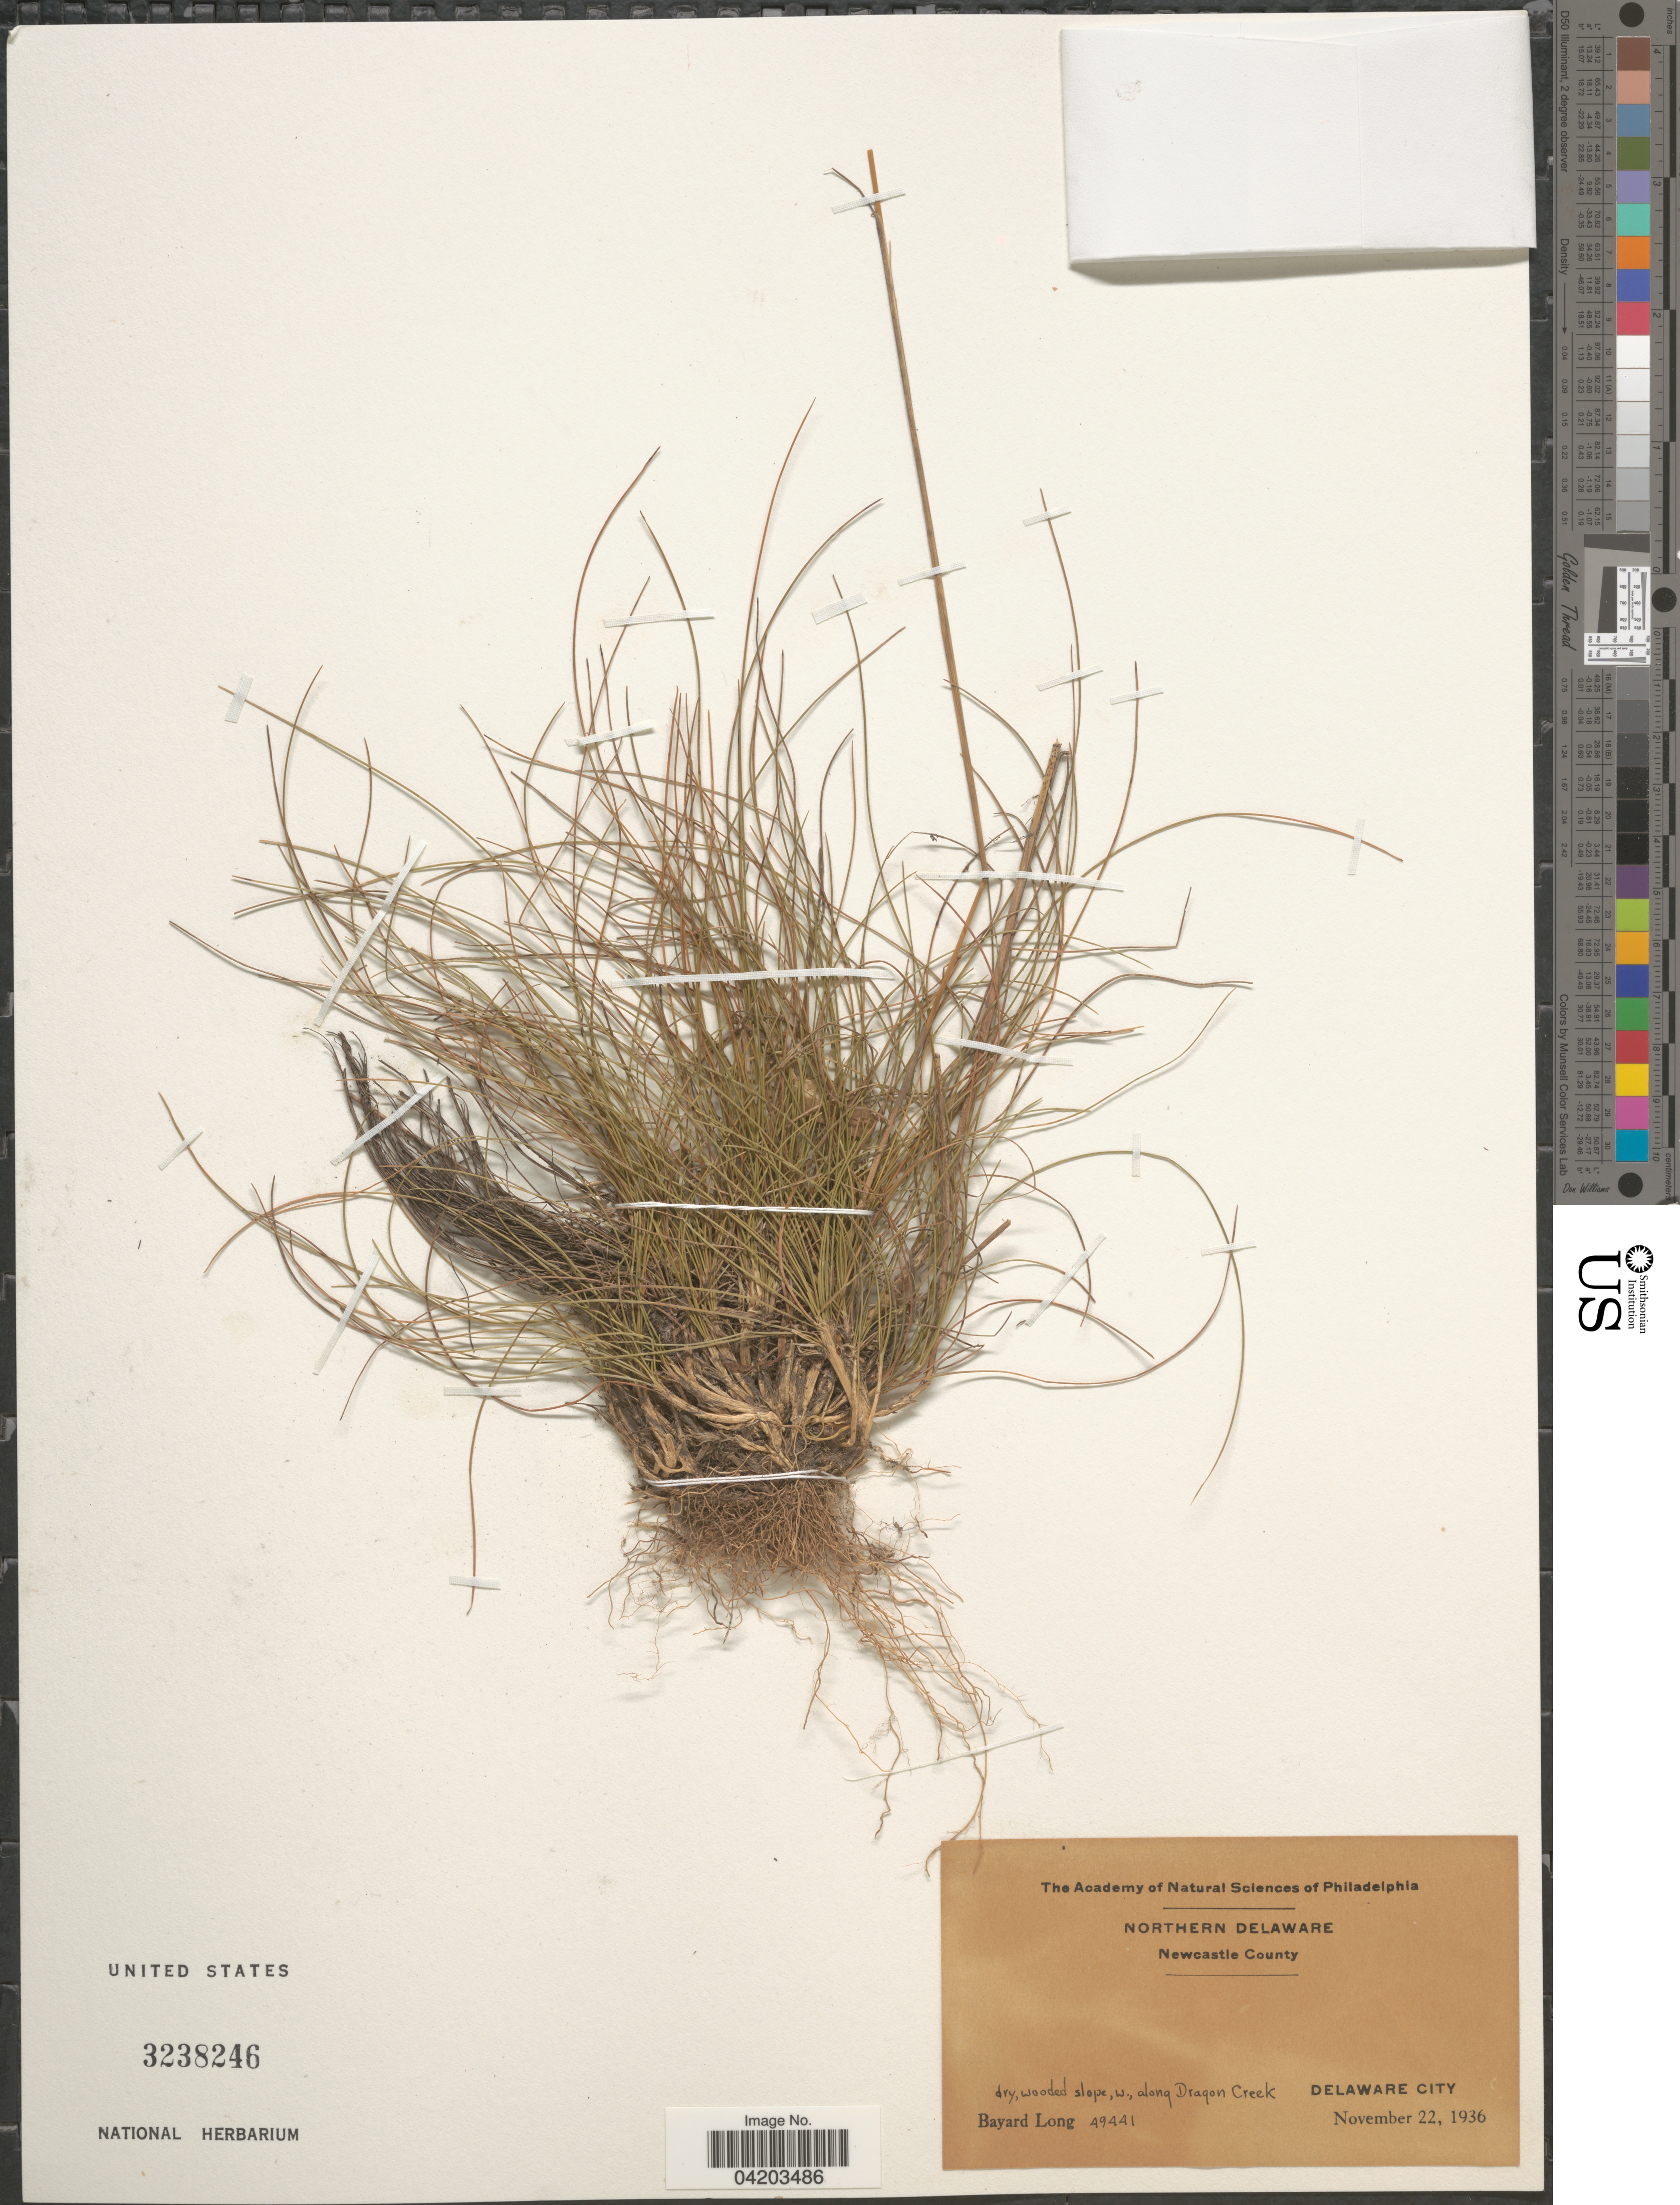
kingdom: Plantae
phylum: Tracheophyta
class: Liliopsida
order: Poales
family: Poaceae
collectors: B. Long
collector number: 49441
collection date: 1936-11-22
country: United States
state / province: Delaware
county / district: New Castle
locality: Northern Delaware, Dry, wooded slope, w., along Dragon Creek. Delaware City.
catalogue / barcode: US 3238246